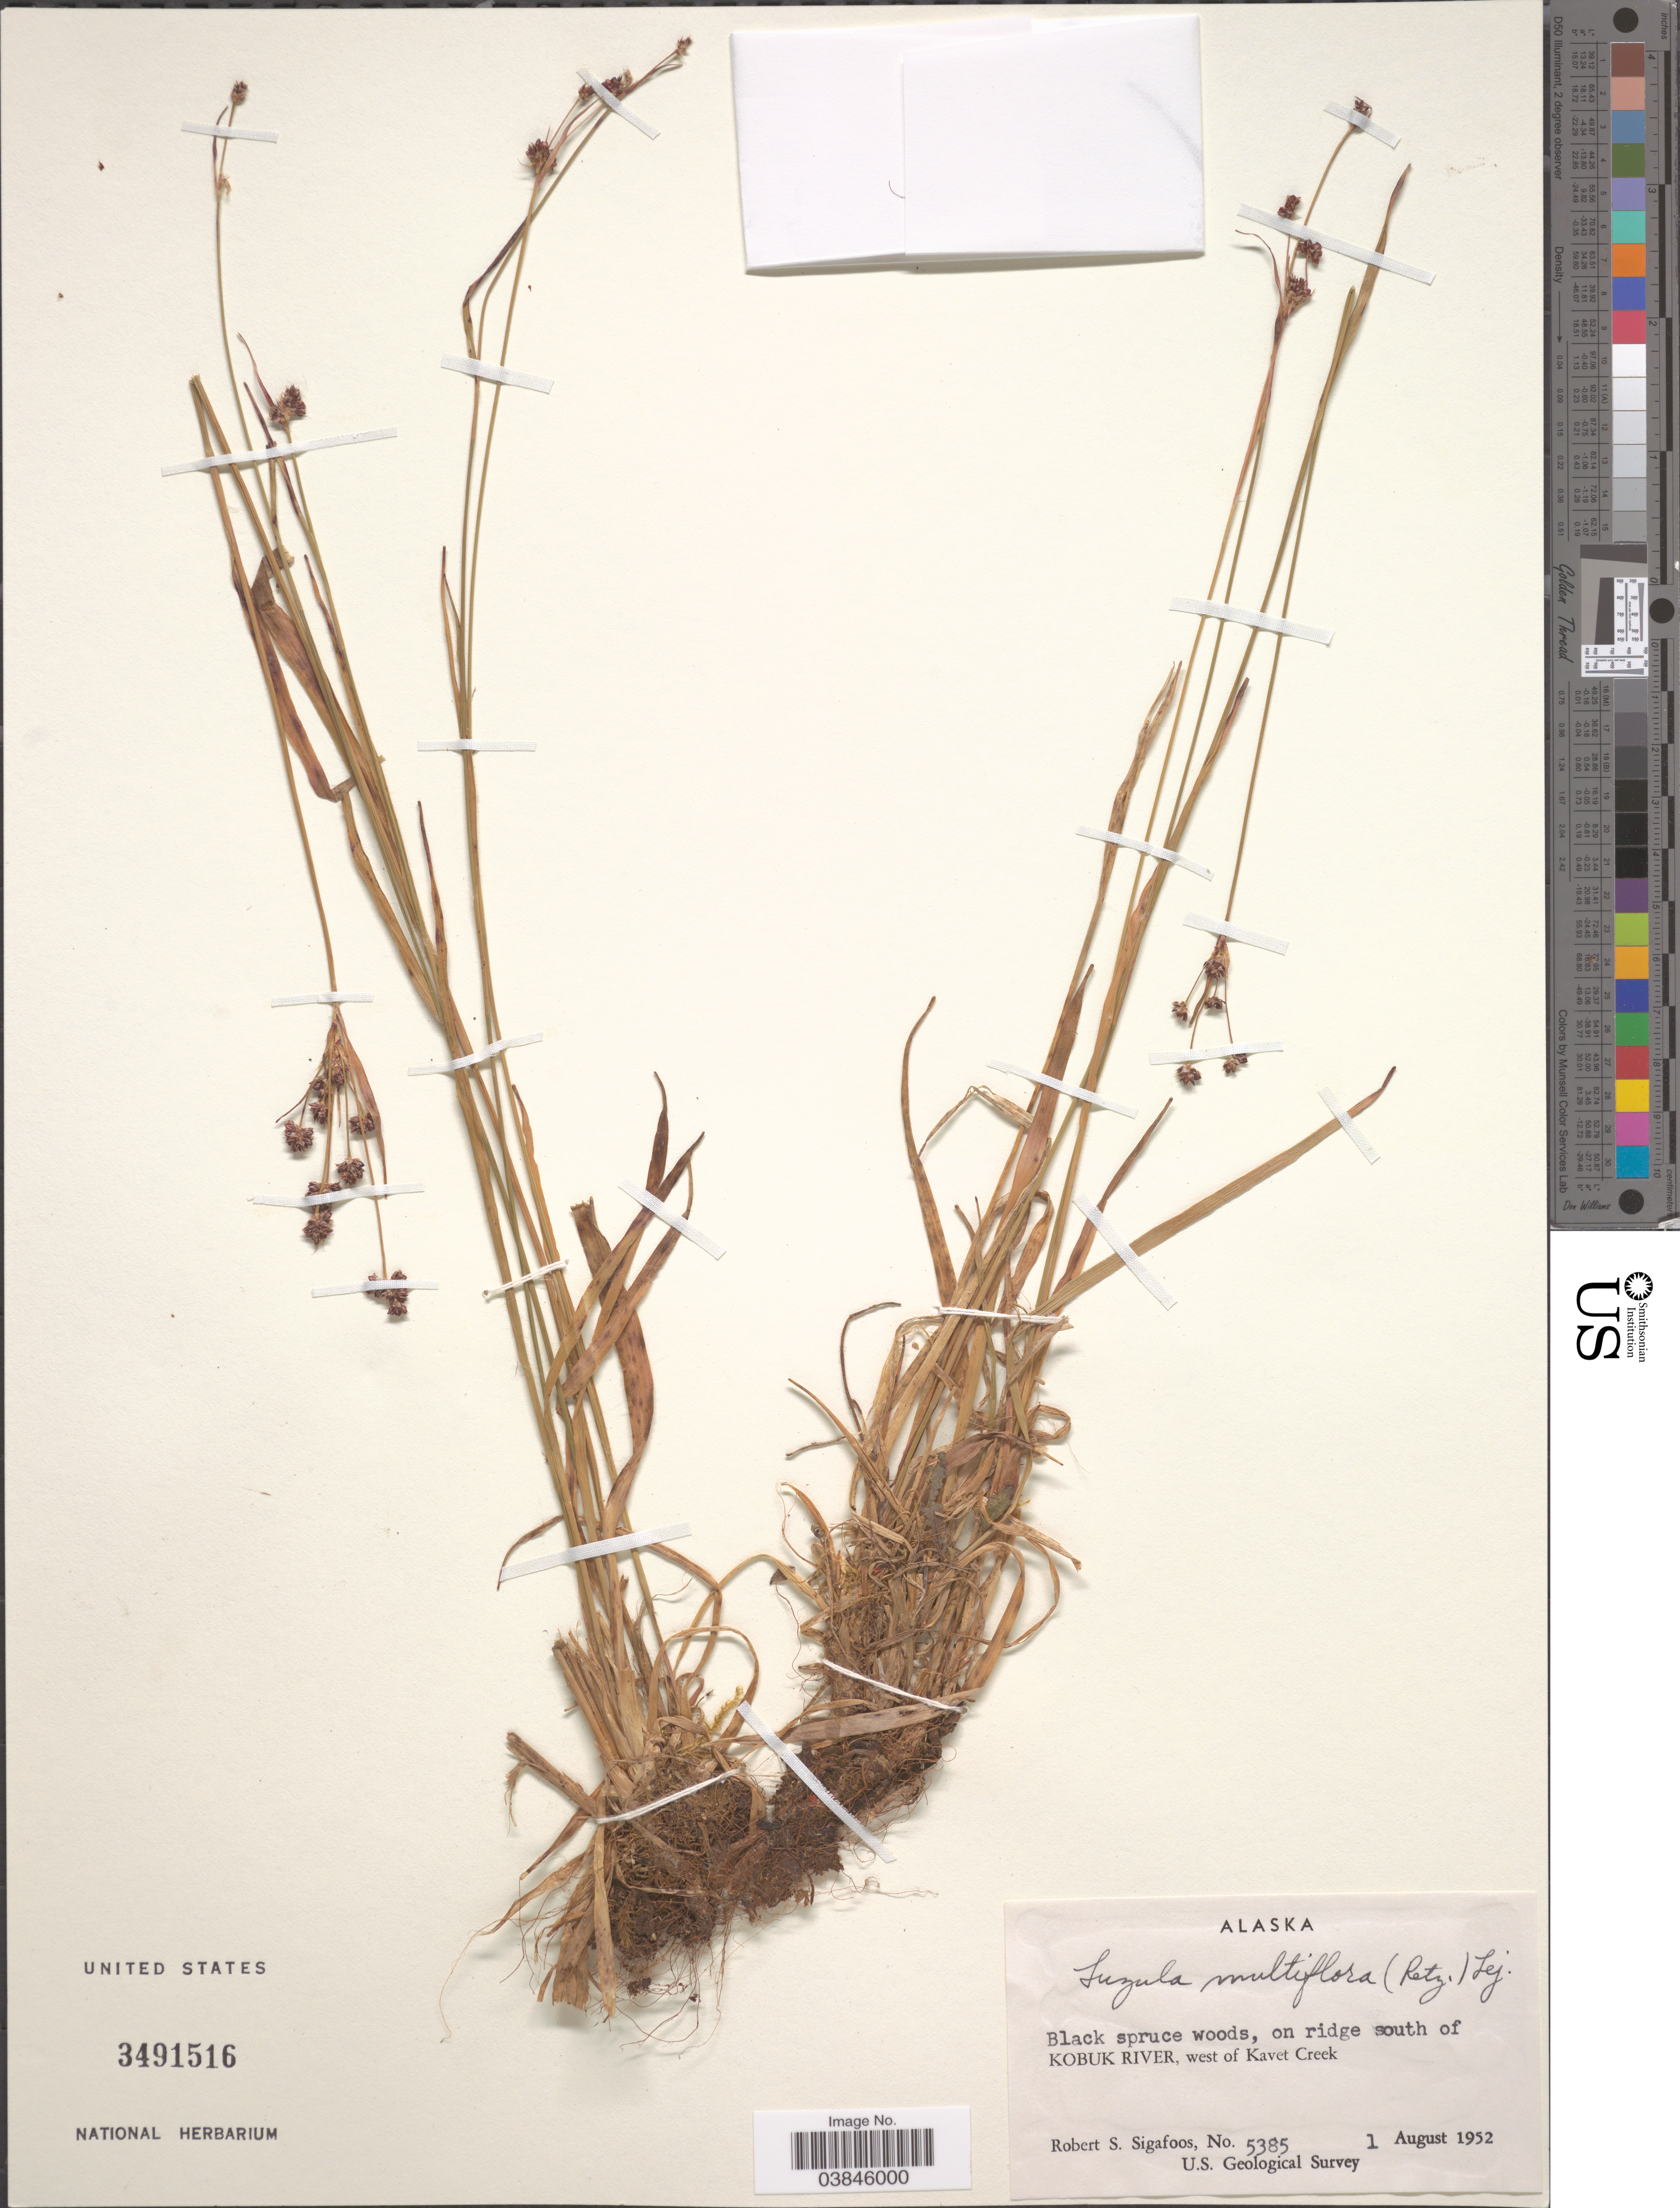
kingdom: Plantae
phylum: Tracheophyta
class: Liliopsida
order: Poales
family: Juncaceae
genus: Luzula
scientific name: Luzula multiflora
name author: (Ehrh.) Lej.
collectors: R. Sigafoos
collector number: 5385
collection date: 1952-08-01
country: United States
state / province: Alaska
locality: Black spruce woods, on ridge south of Kobuk River, West of Kavet Creek.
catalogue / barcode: US 3491516